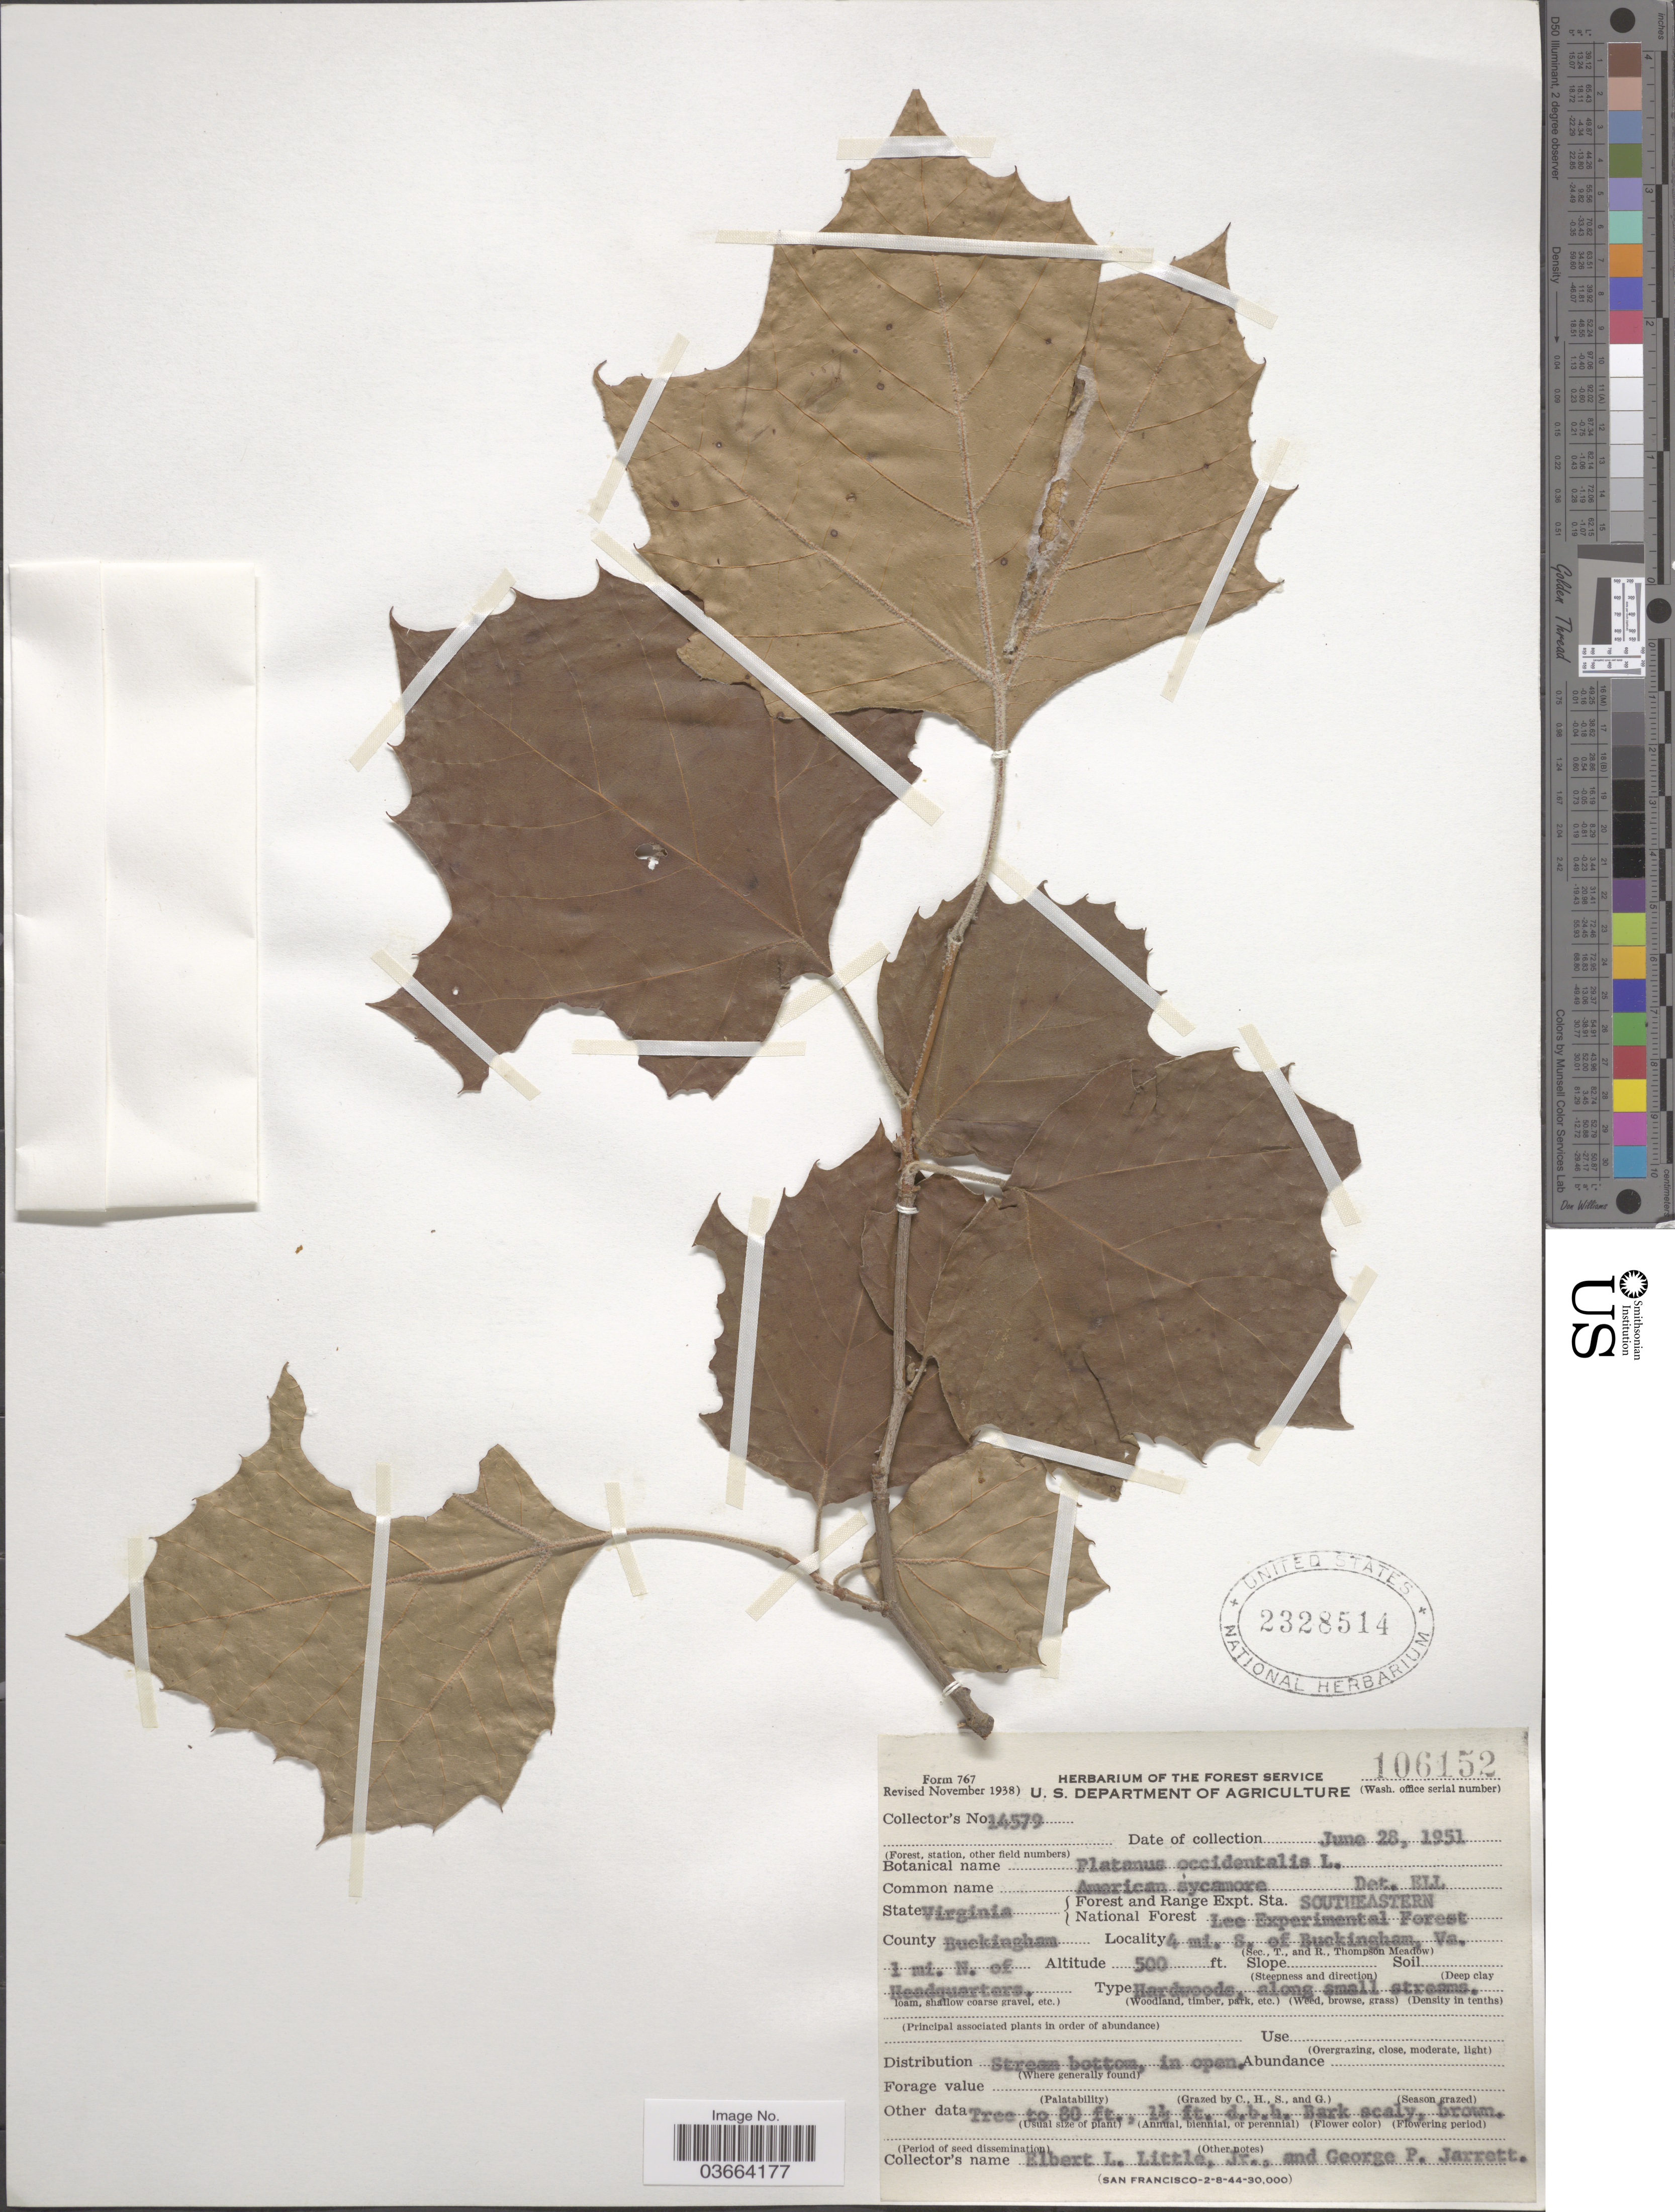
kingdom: Plantae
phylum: Tracheophyta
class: Magnoliopsida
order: Proteales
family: Platanaceae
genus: Platanus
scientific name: Platanus occidentalis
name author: L.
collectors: E. L. Little & G. Jarrett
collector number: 14579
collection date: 1951-06-28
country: United States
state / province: Virginia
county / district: Buckingham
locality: Forest and Range Expt. Sta. Southeastern. National Forest Lee Experimental Forest. County Buckingham 1 mi. N. of Headquarters. 4 mi. S. of Buckingham.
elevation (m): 152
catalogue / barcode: US 2328514